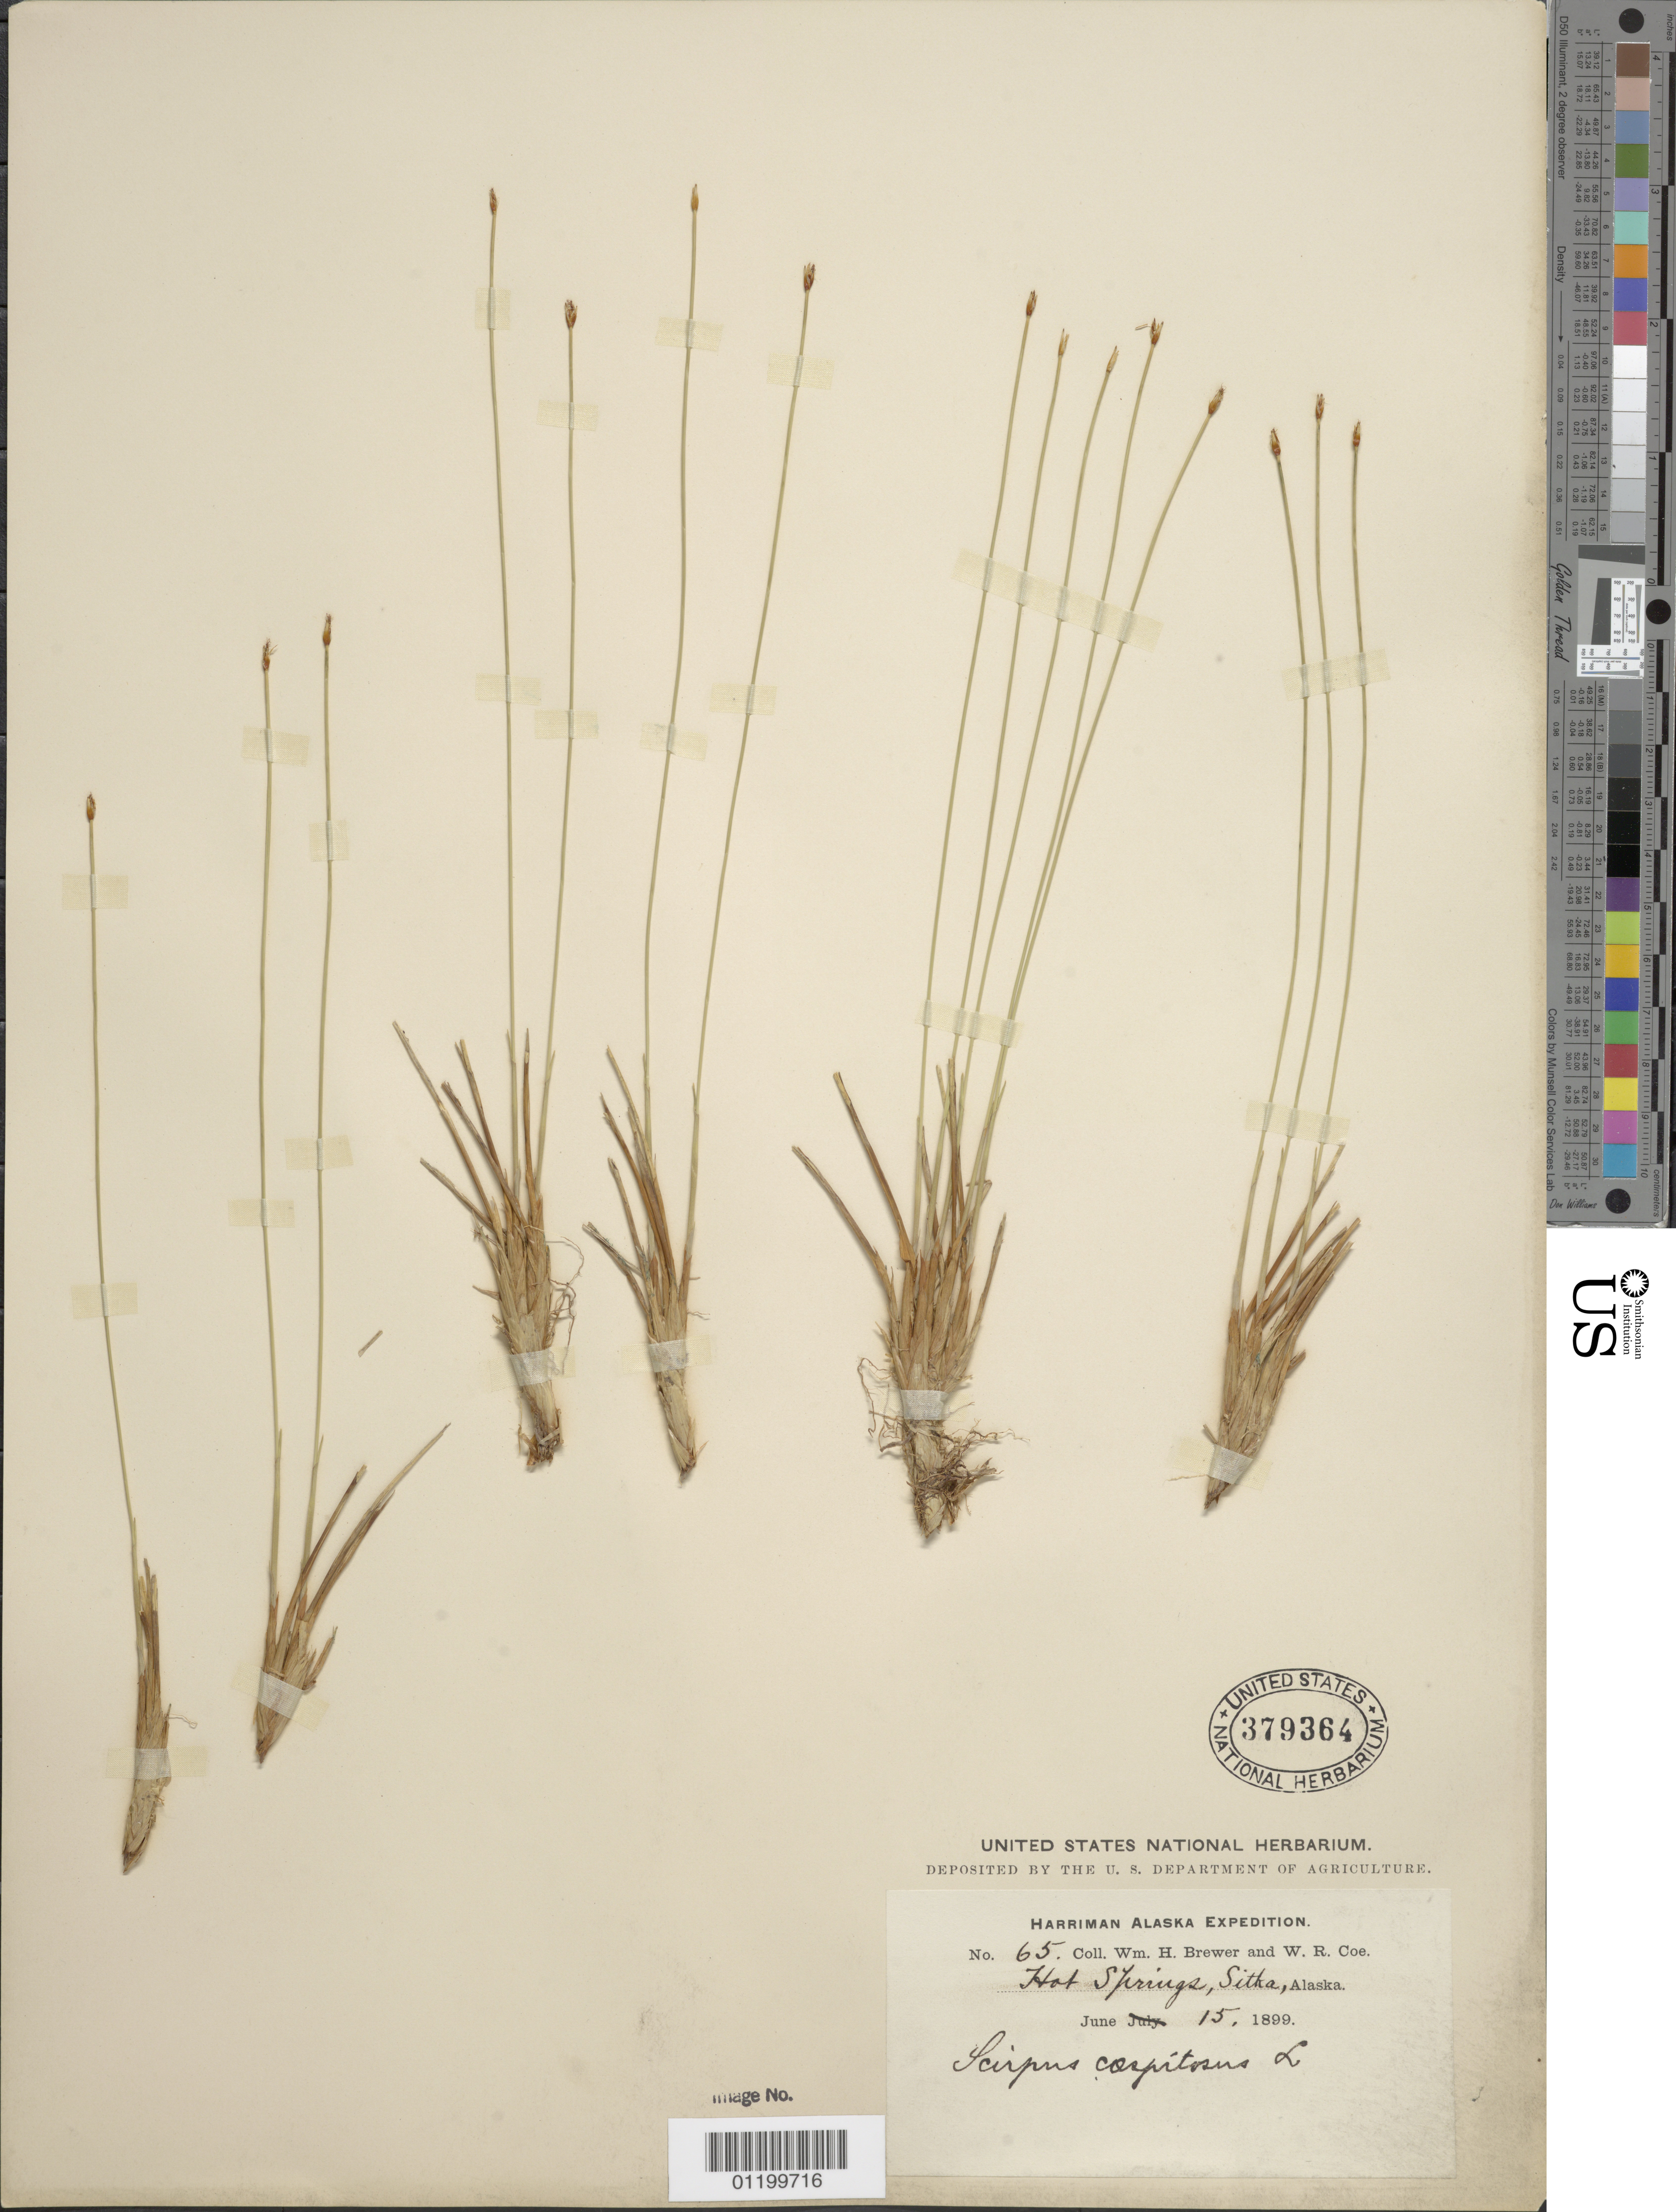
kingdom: Plantae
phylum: Tracheophyta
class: Liliopsida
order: Poales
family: Cyperaceae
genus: Trichophorum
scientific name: Trichophorum cespitosum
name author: (L.) Hartm.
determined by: Strong, Mark T., (BOT), Smithsonian Institution - National Museum of Natural History (UNITED STATES)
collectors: W. H. Brewer & W. Coe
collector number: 65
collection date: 1899-06-12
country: United States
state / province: Alaska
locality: Hot Springs, Sitka.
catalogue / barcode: US 379364